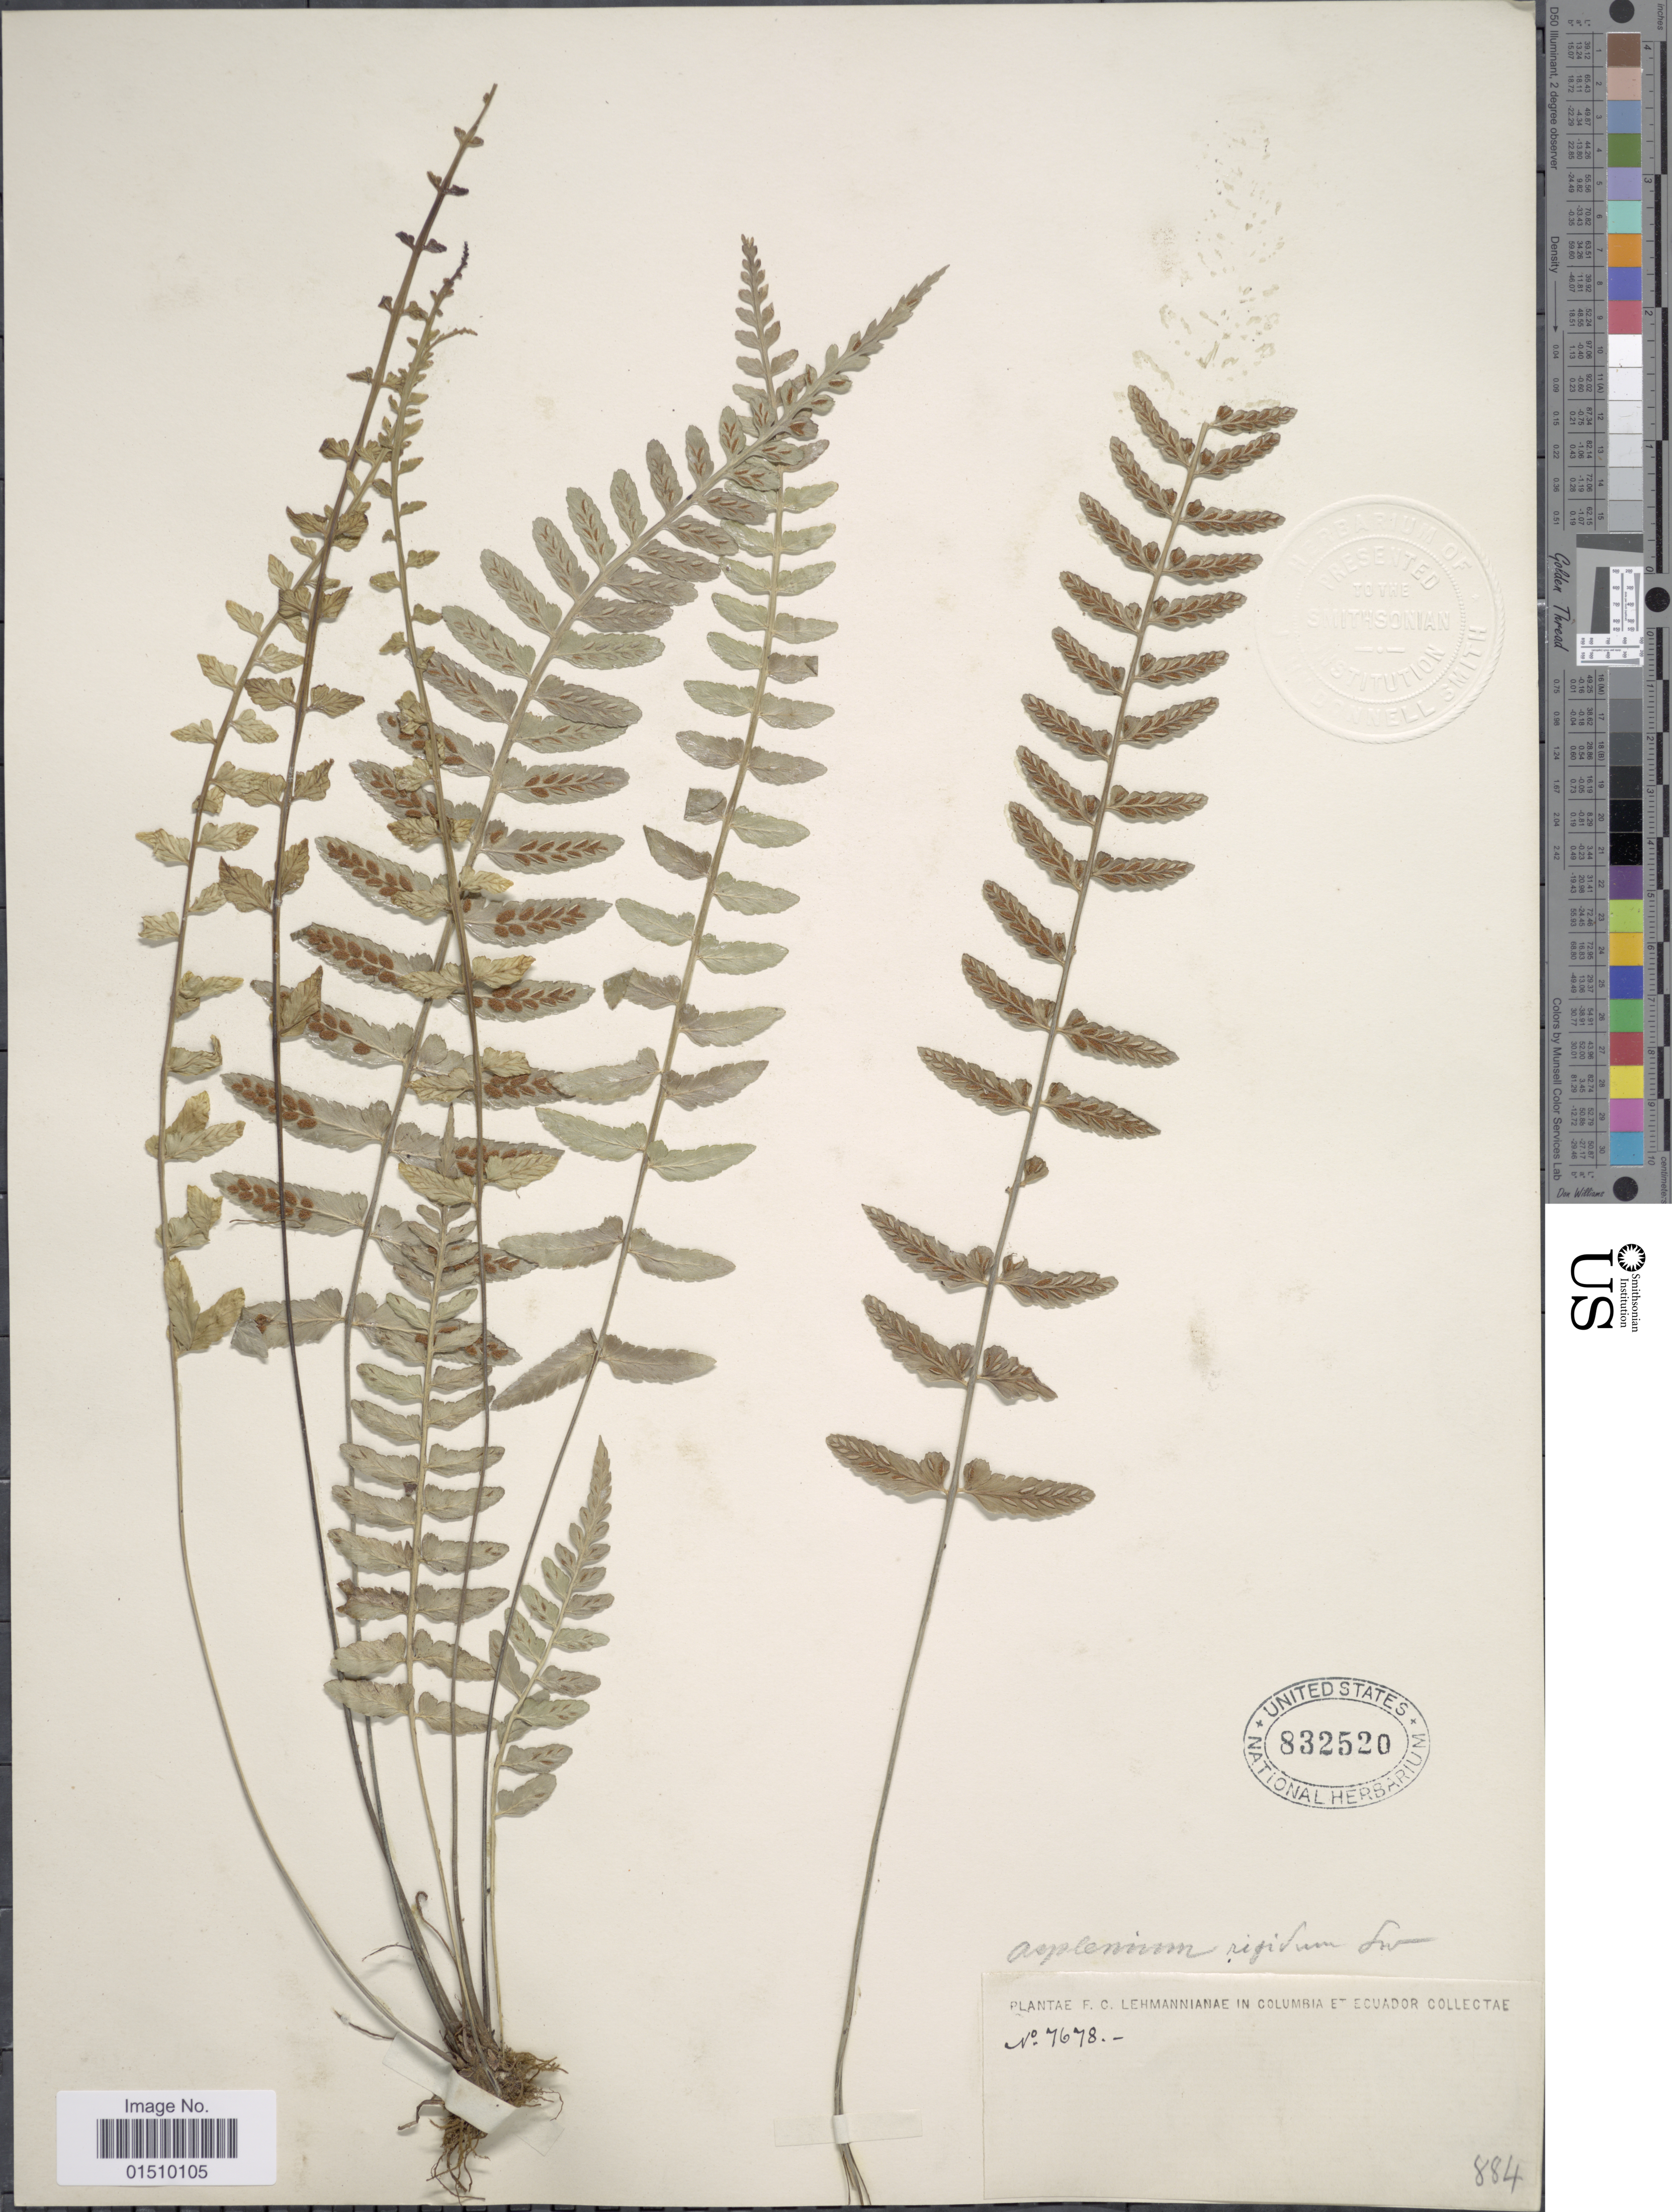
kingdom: Plantae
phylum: Tracheophyta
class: Polypodiopsida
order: Polypodiales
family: Aspleniaceae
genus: Asplenium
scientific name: Asplenium auritum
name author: Sw.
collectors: F. C. Lehmann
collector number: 7678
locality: Colombia, Ecuador.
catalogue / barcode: US 832520